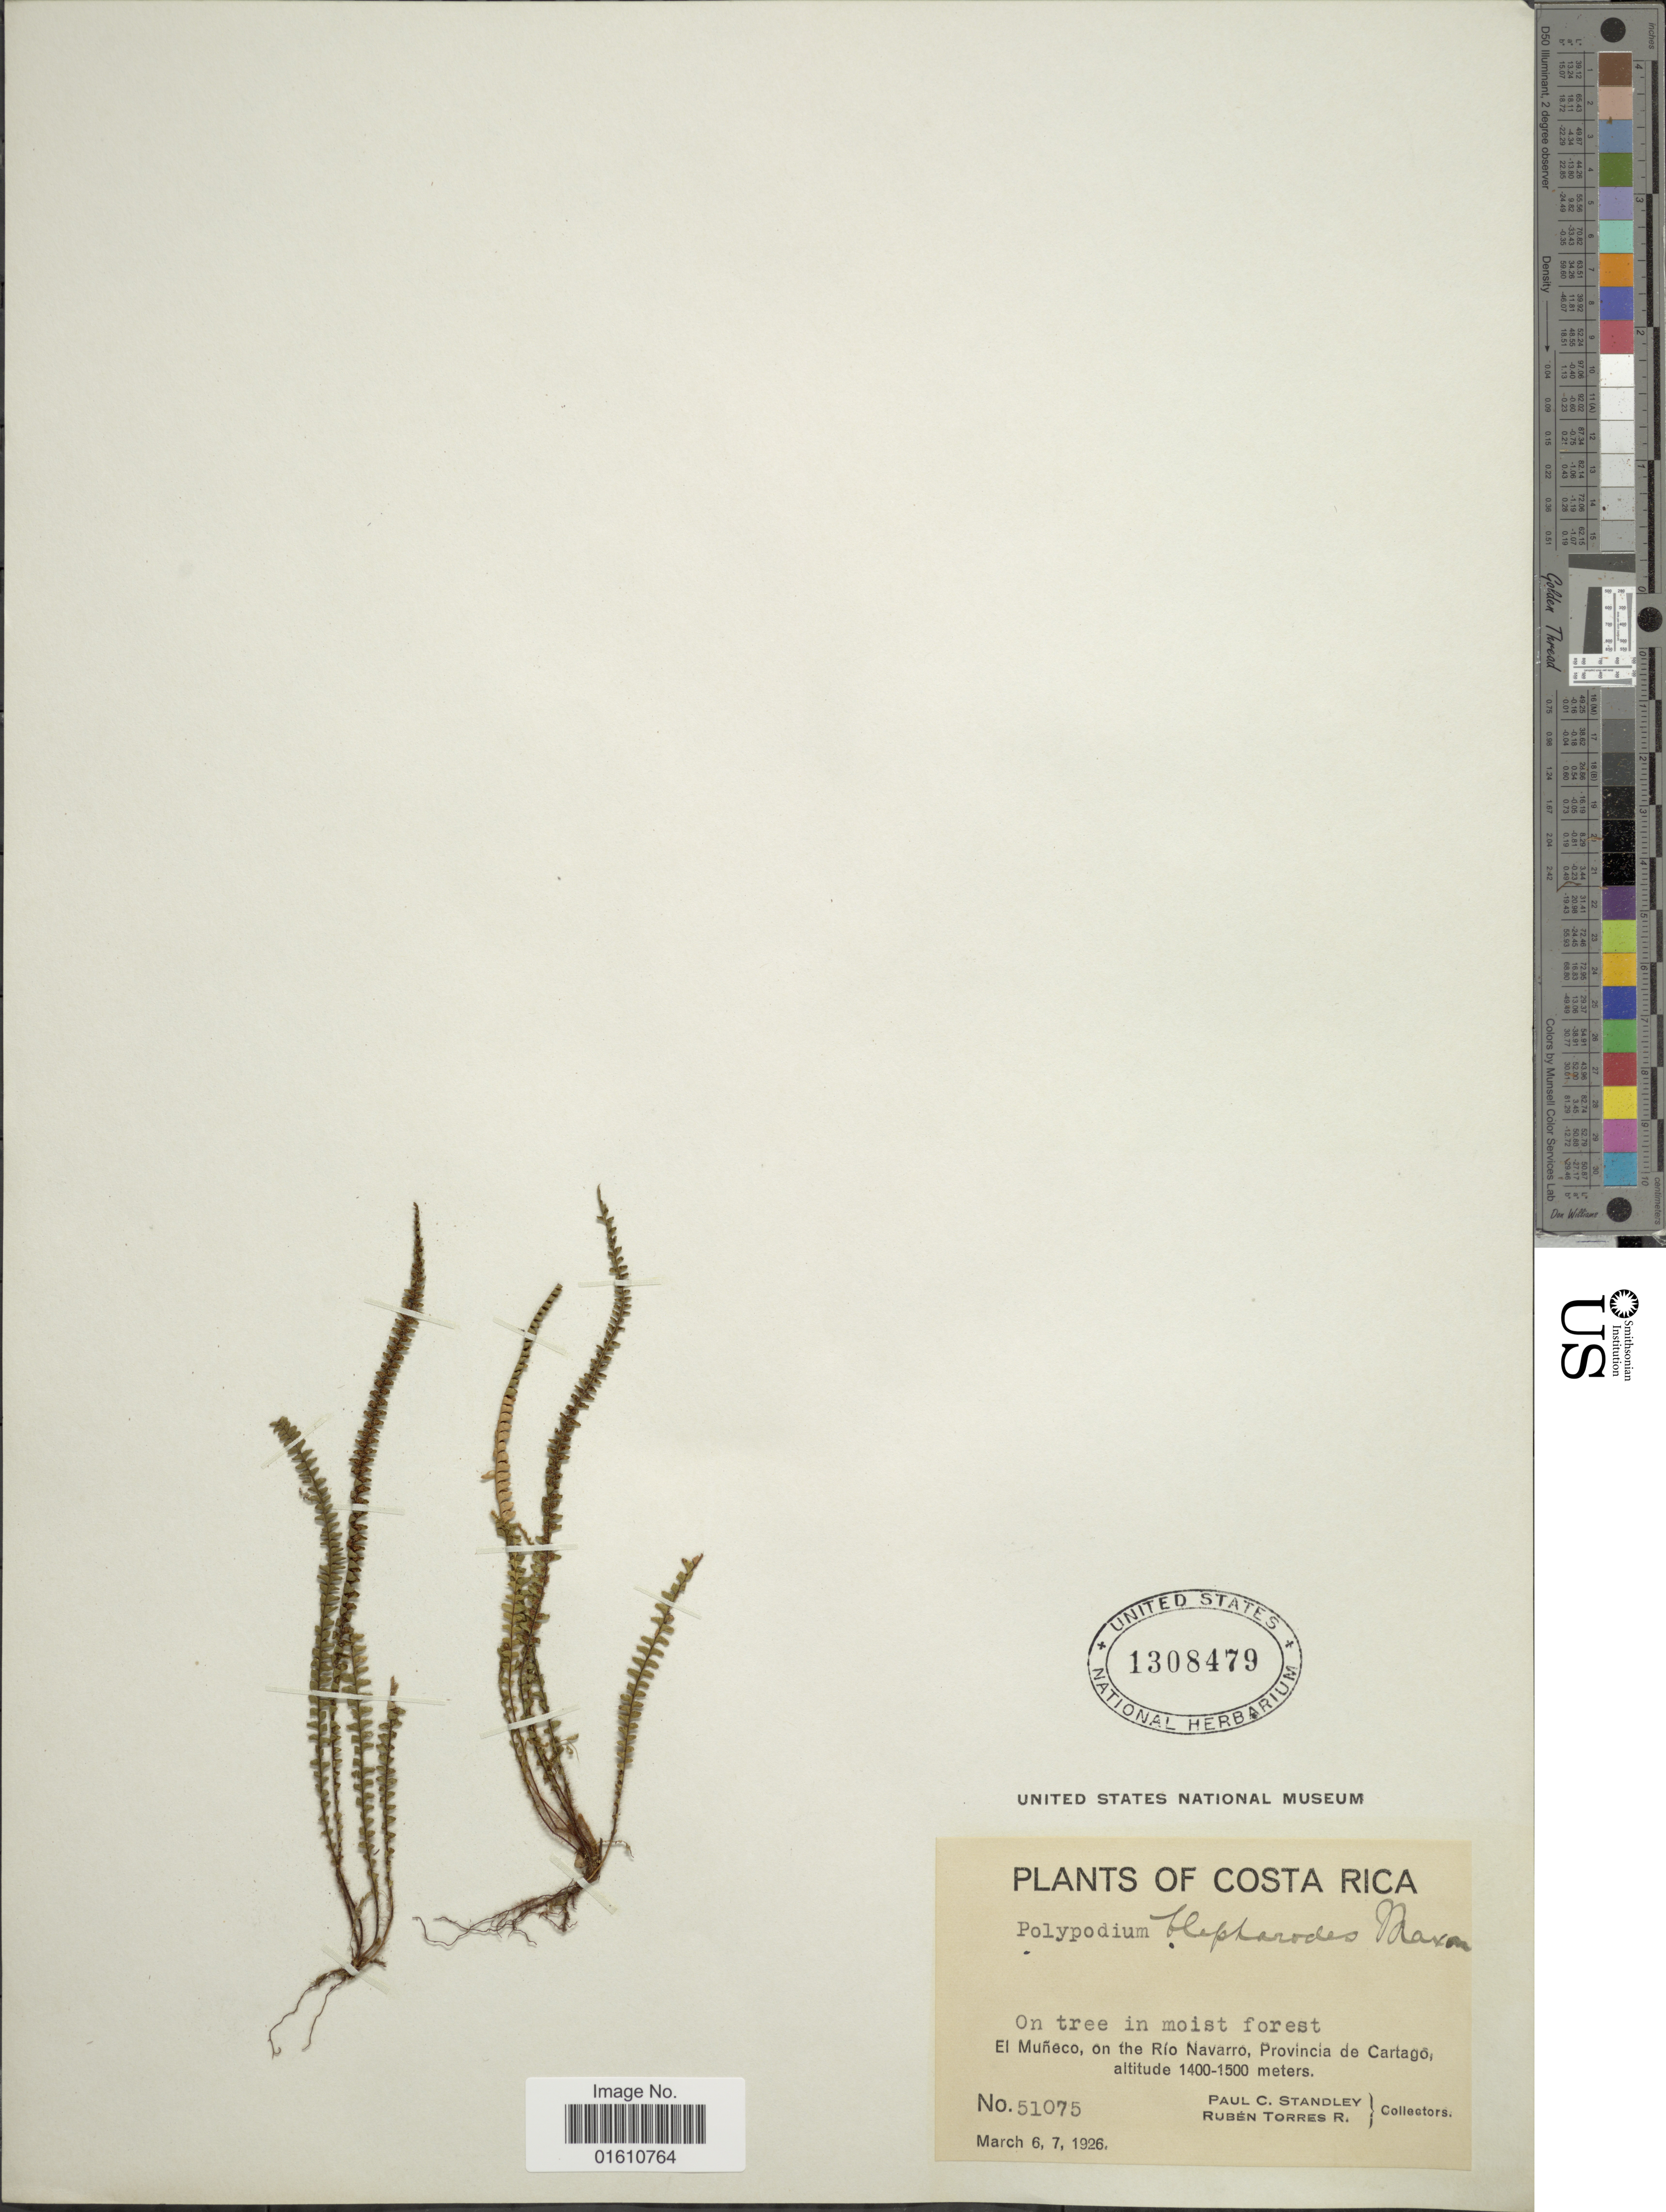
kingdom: Plantae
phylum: Tracheophyta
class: Polypodiopsida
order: Polypodiales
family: Polypodiaceae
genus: Moranopteris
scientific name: Moranopteris taenifolia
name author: (Jenman) R. Y. Hirai & J. Prado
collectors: P. C. Standley & R. Torres R.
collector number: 51075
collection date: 1926-03-06/1926-03-07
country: Costa Rica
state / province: Cartago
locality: El Muneco, on the Rio Navarro, Provincia de Cartago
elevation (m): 1400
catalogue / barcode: US 1308479